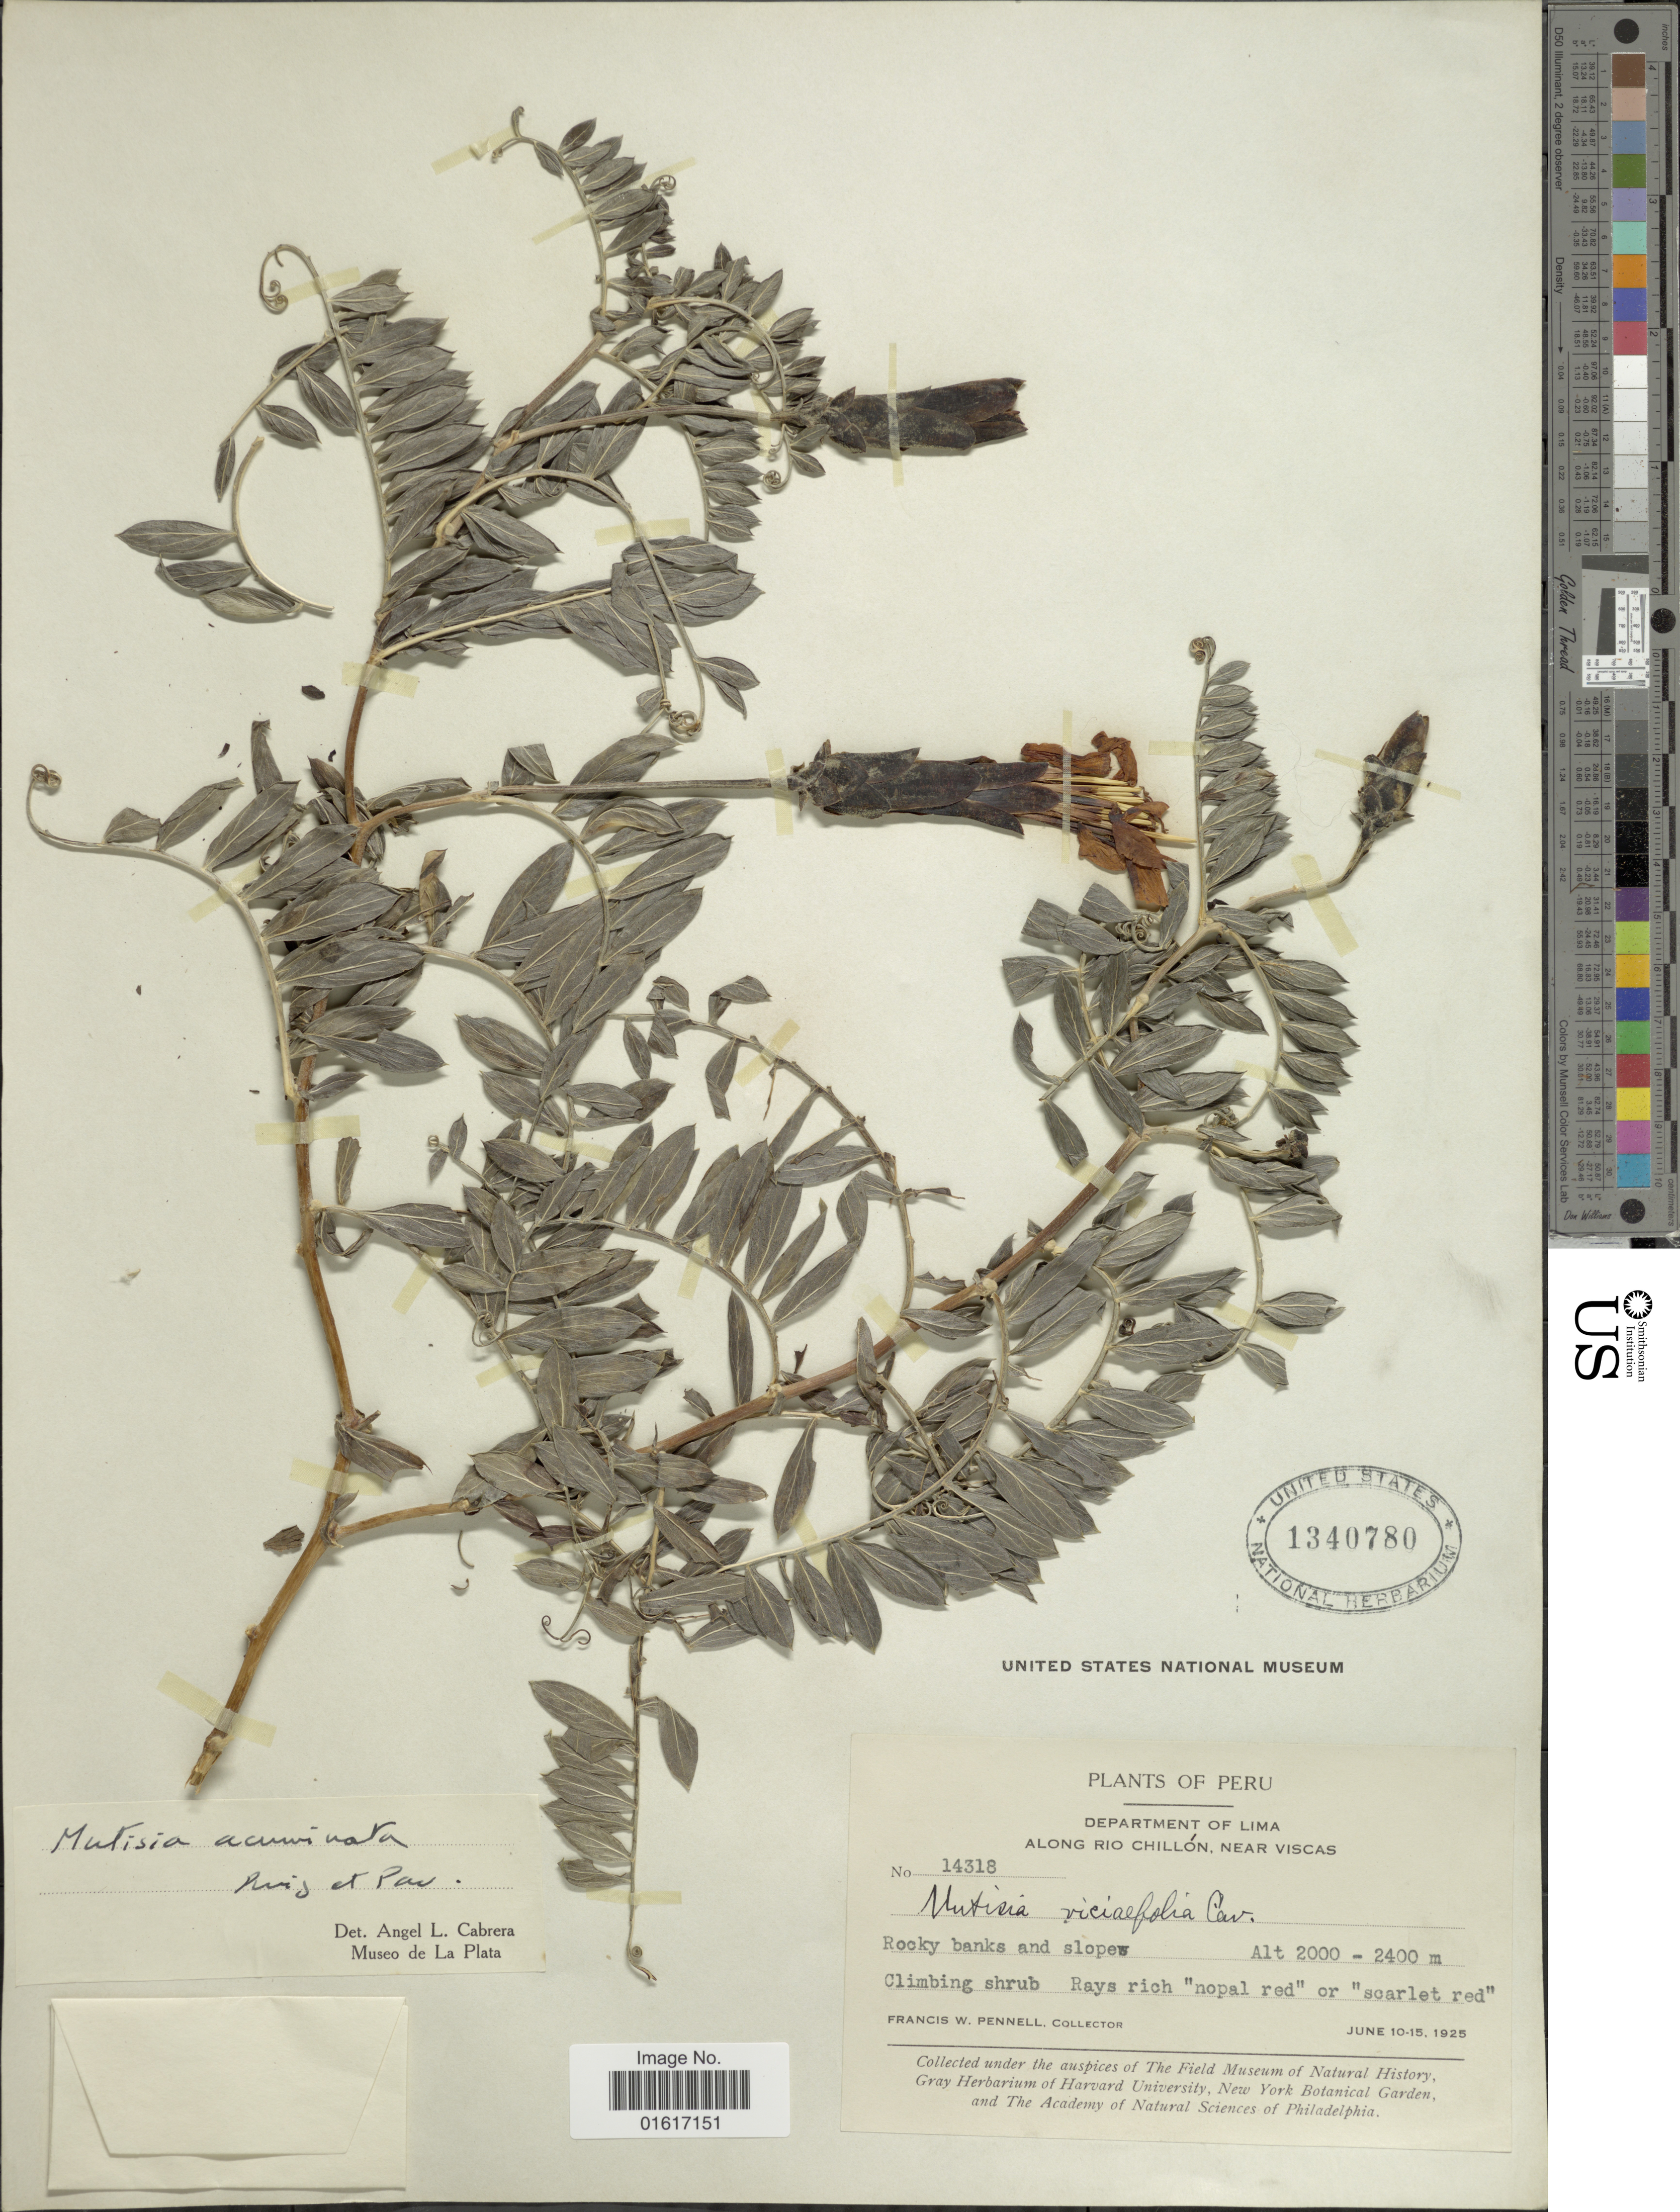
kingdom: Plantae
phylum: Tracheophyta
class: Magnoliopsida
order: Asterales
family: Asteraceae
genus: Mutisia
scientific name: Mutisia acuminata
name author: Ruiz & Pav.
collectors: F. W. Pennell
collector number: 14318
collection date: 1925-06-10/1925-06-15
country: Peru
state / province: Lima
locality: Along Rio Chillón, near Viscas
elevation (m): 2000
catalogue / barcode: US 1340780